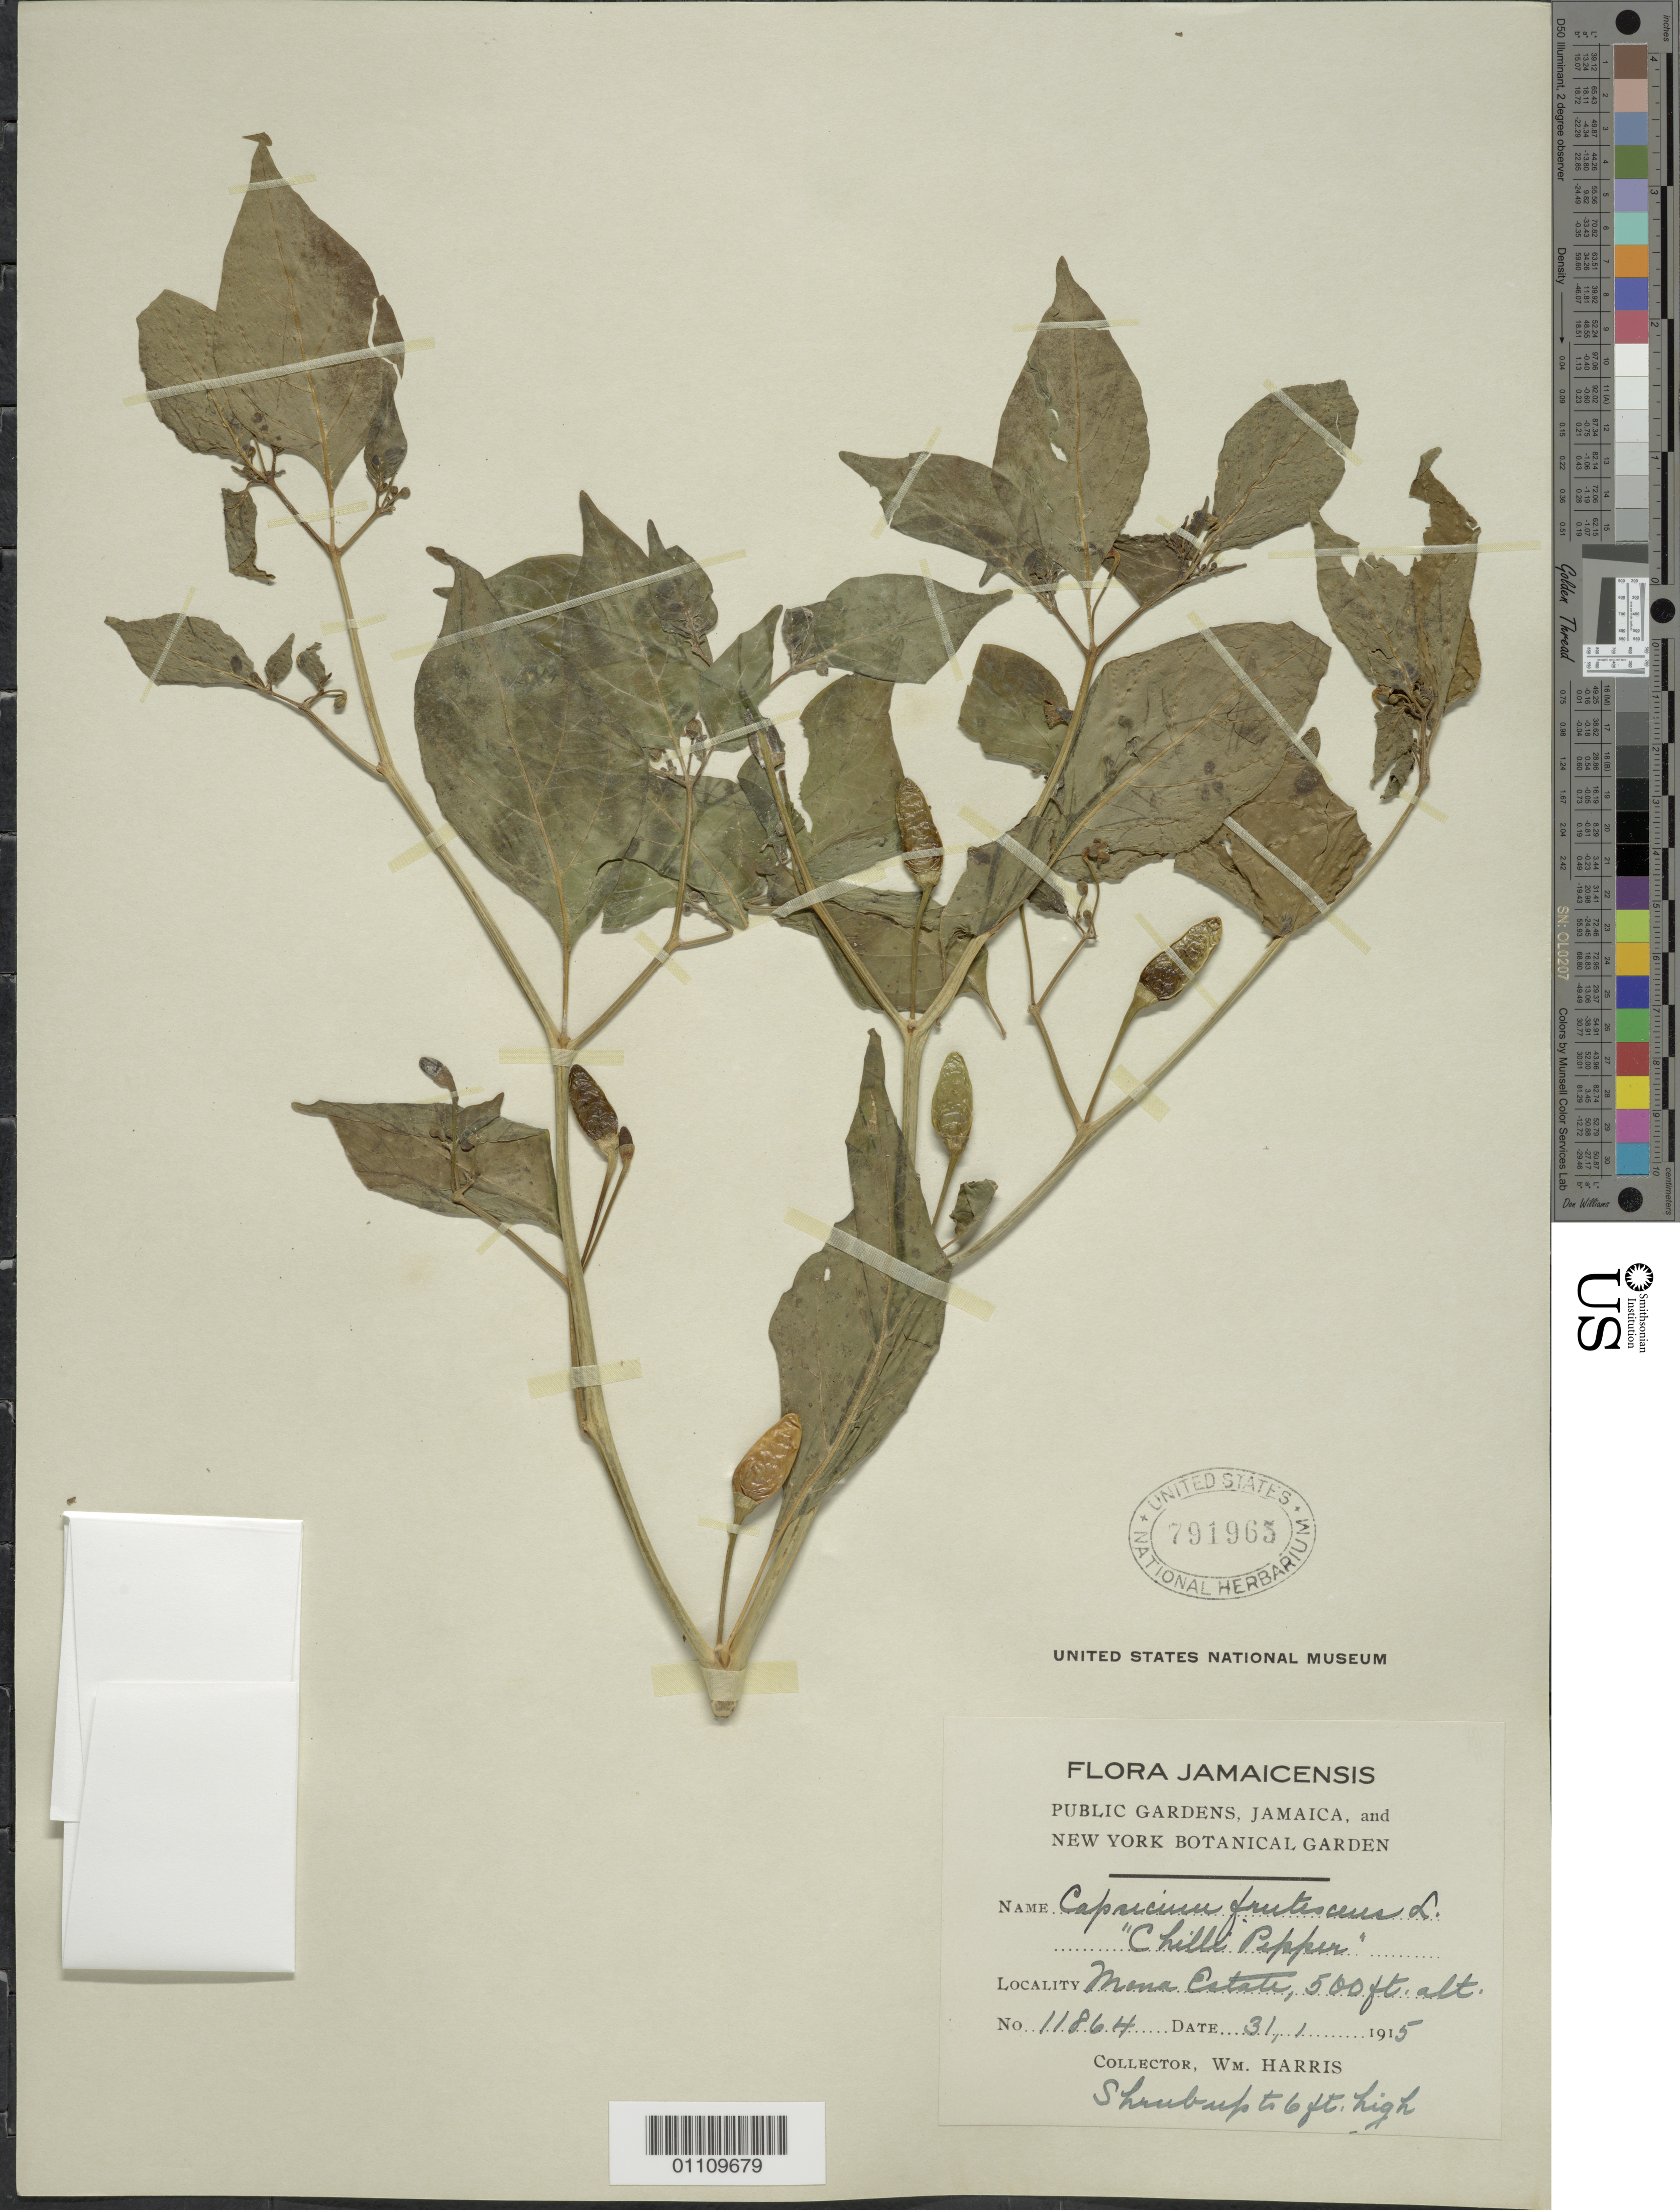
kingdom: Plantae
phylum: Tracheophyta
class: Magnoliopsida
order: Solanales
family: Solanaceae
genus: Capsicum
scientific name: Capsicum frutescens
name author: L.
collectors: W. Harris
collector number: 11864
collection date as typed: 31 Jan 1915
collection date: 1915-01-31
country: Jamaica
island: Jamaica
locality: Mona Estate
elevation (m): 152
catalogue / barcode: US 791965